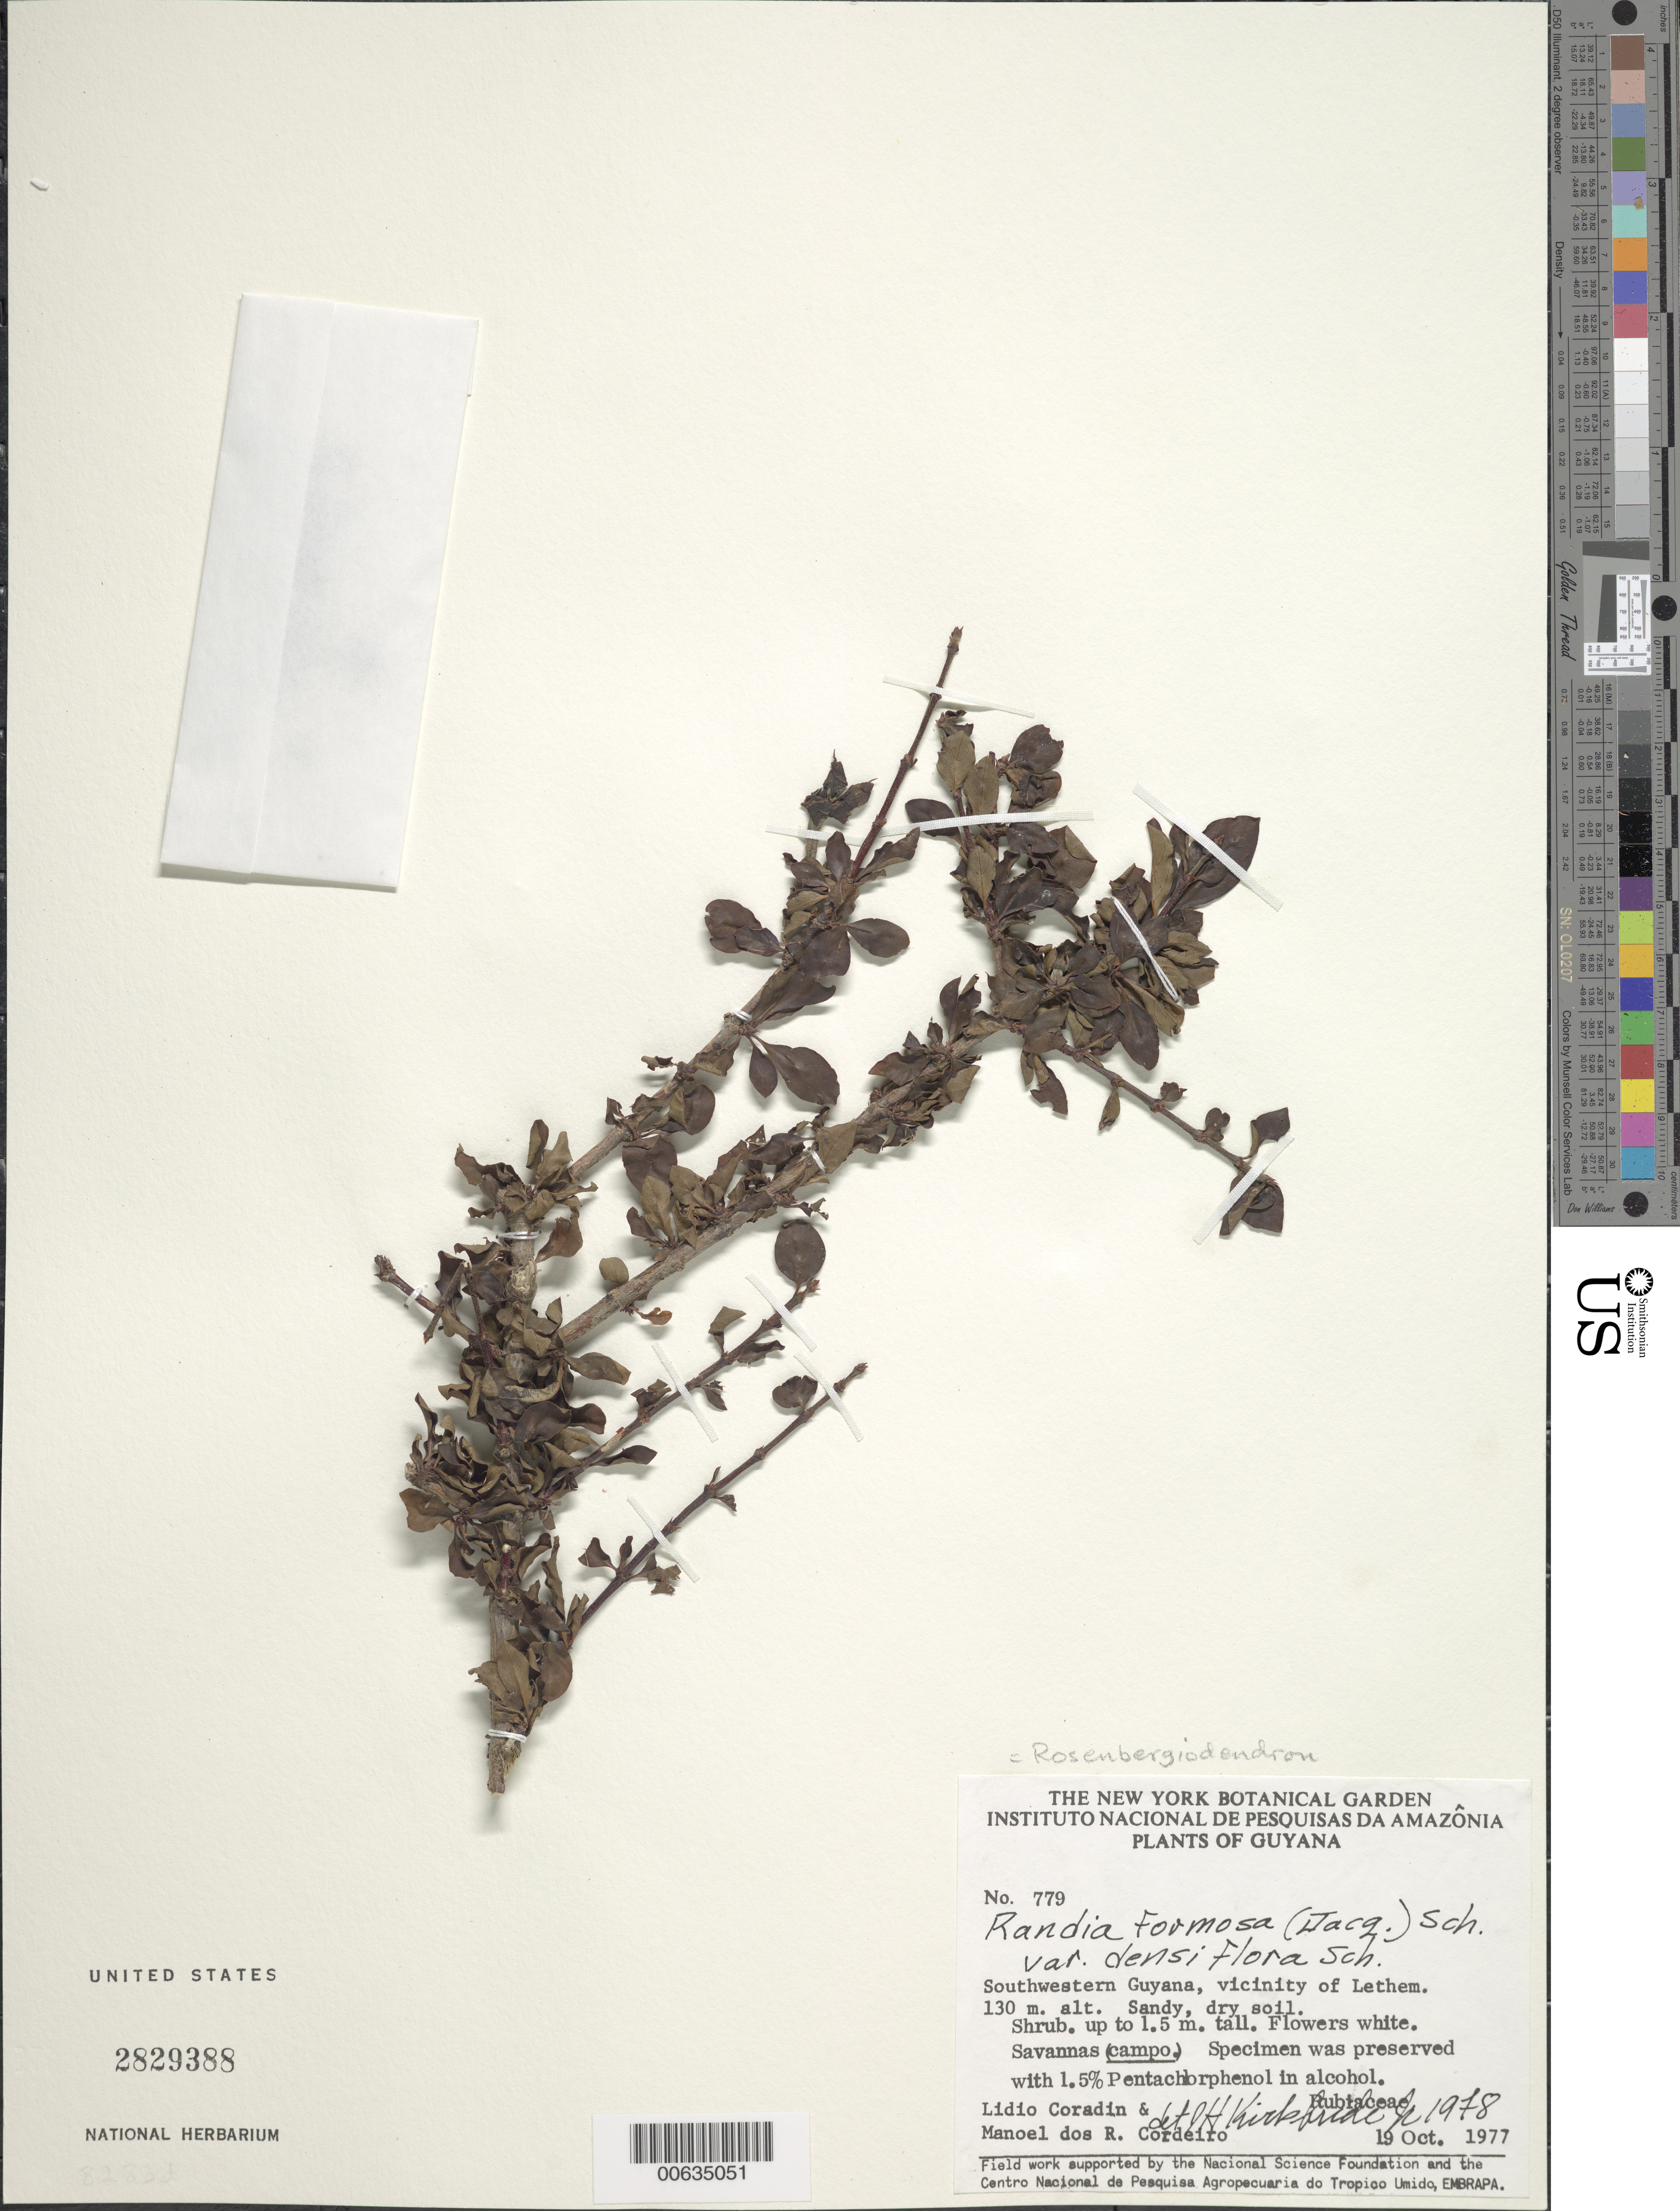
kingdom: Plantae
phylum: Tracheophyta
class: Magnoliopsida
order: Gentianales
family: Rubiaceae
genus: Randia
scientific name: Randia formosa var. densiflora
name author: Bartl. ex K. Schum.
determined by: Kirkbride, J. H.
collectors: L. Coradin & M. Cordeiro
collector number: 779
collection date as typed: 19-Oct-77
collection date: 1977-10-19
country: Guyana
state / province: U. Takutu-U. Essequibo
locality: Lethem, Rupununi savanna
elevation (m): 130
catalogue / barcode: US 2829388